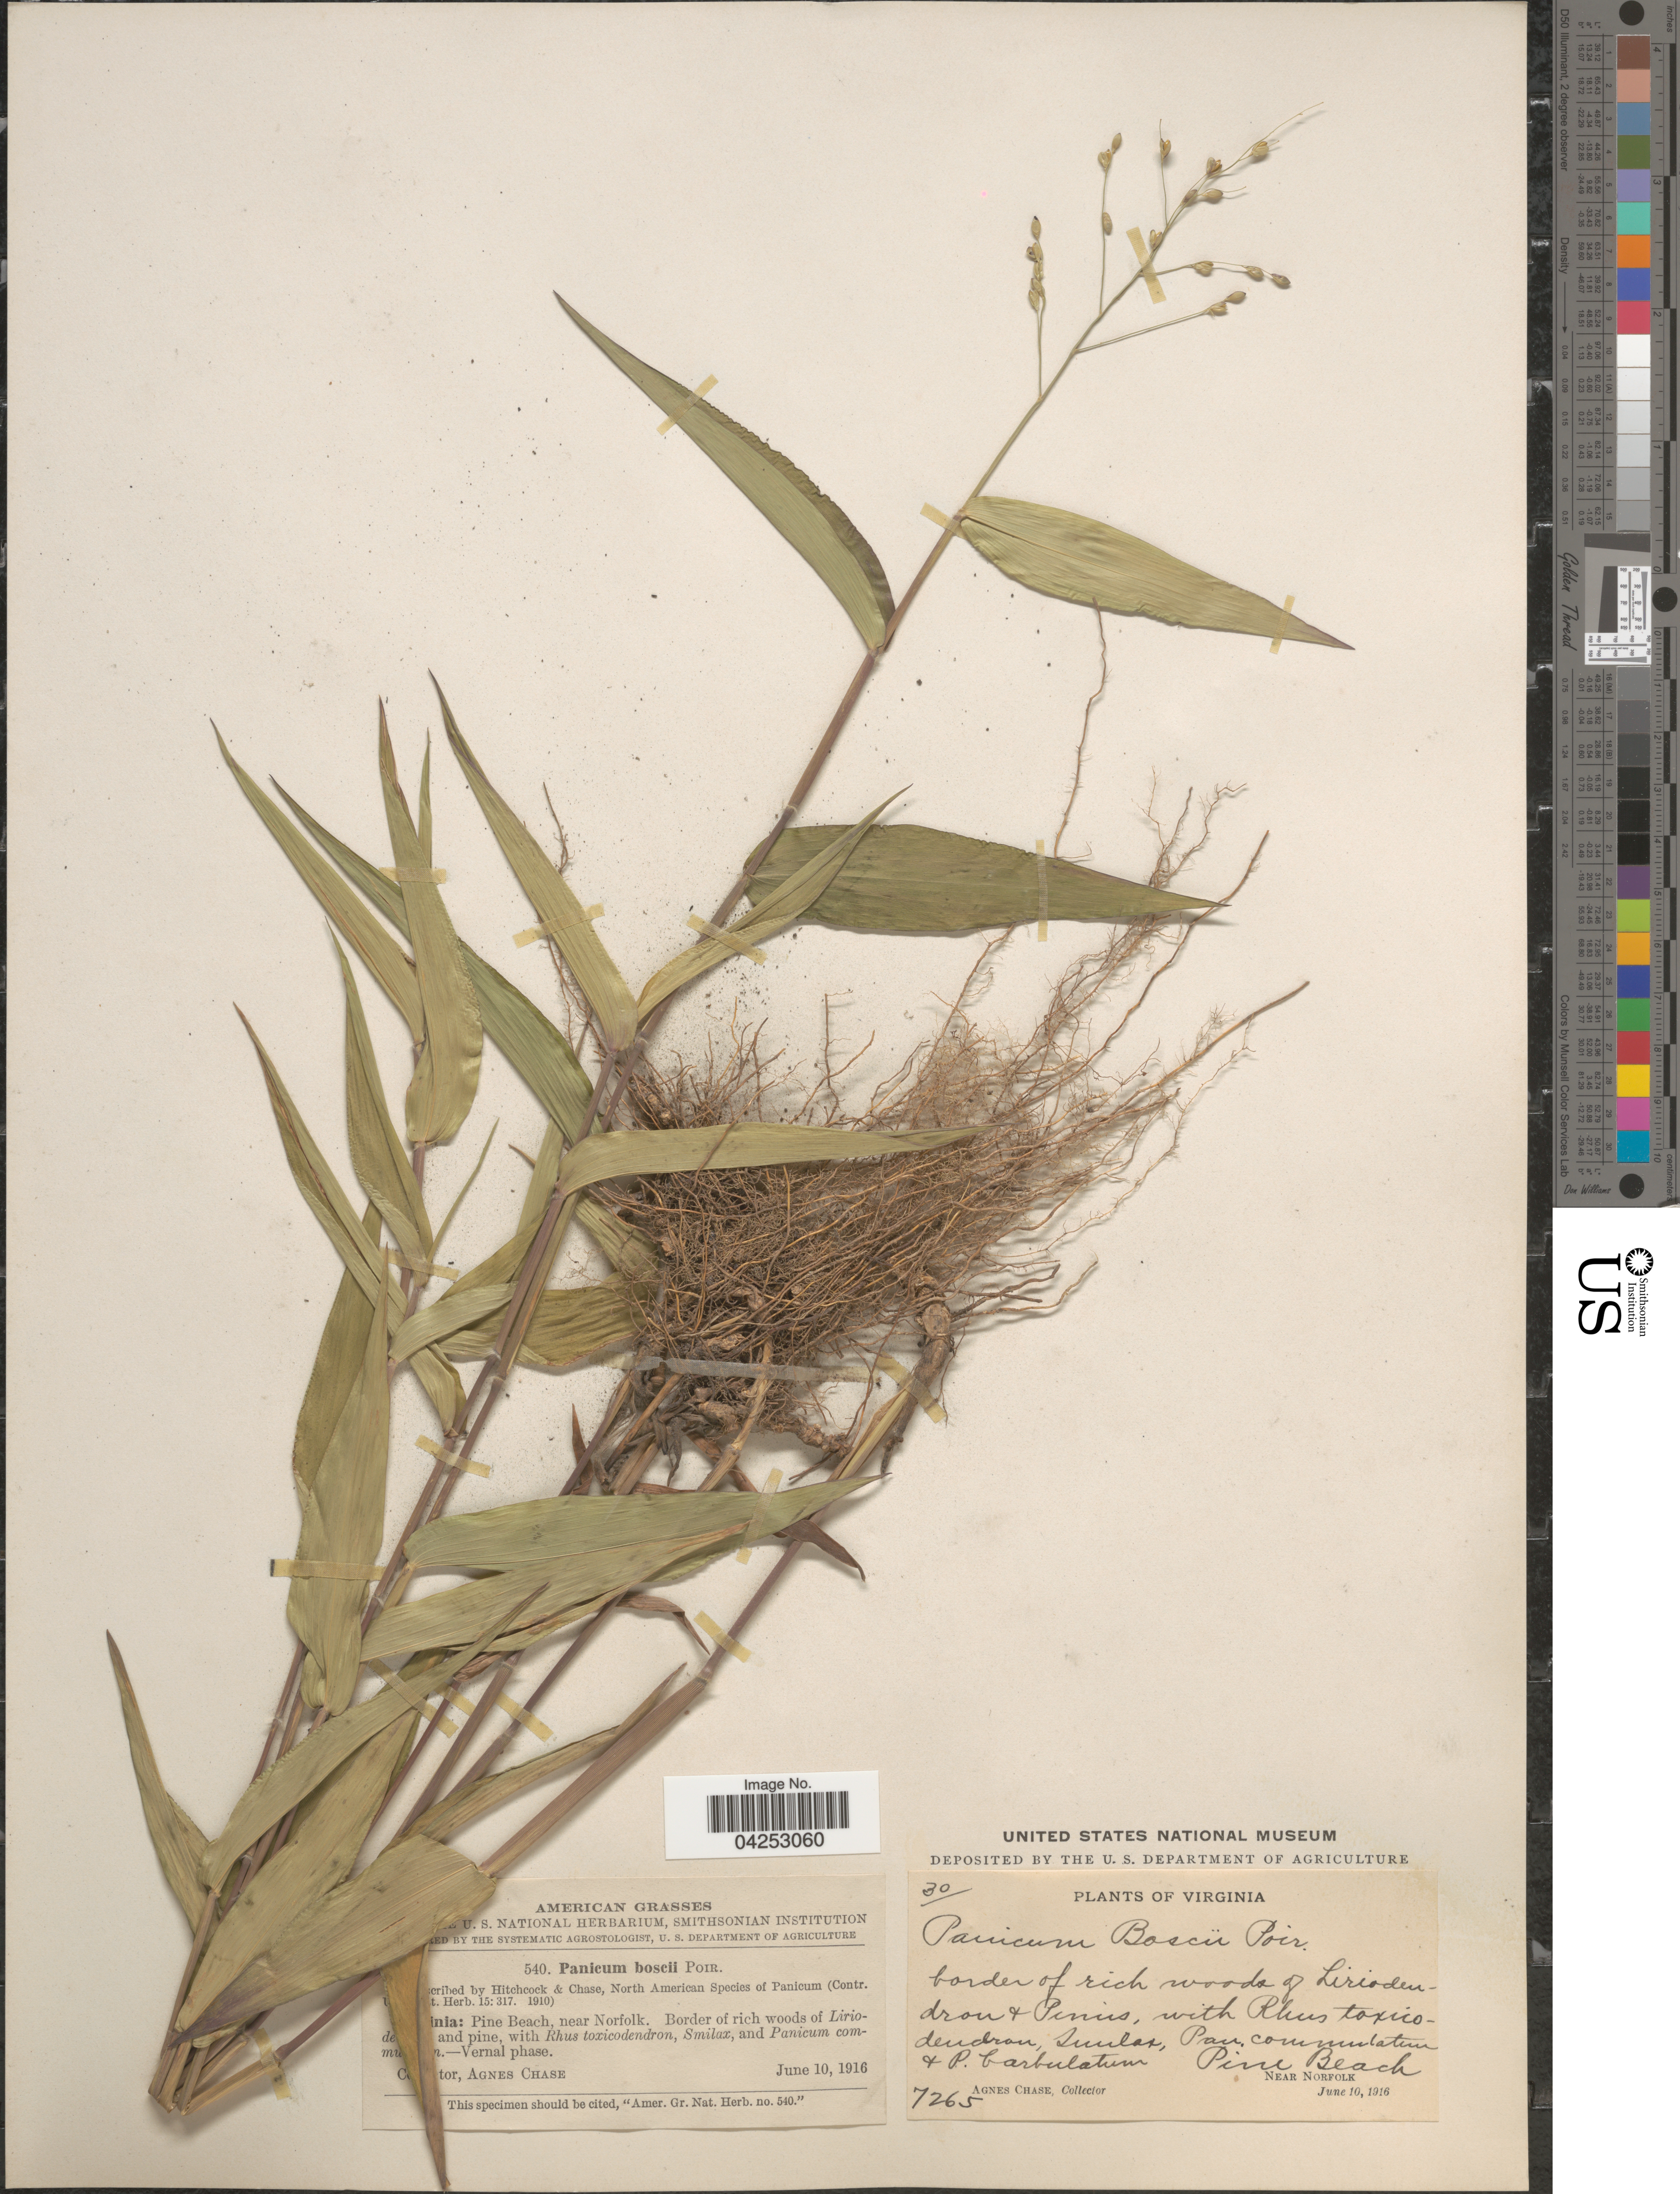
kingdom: Plantae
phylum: Tracheophyta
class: Liliopsida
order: Poales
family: Poaceae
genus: Dichanthelium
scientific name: Dichanthelium boscii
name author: (Poir.) Gould & C.A. Clark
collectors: A. Chase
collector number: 7265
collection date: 1916-06-10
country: United States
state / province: Virginia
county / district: City of Norfolk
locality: Pine Beach, near Norfolk. Border of rich woods.